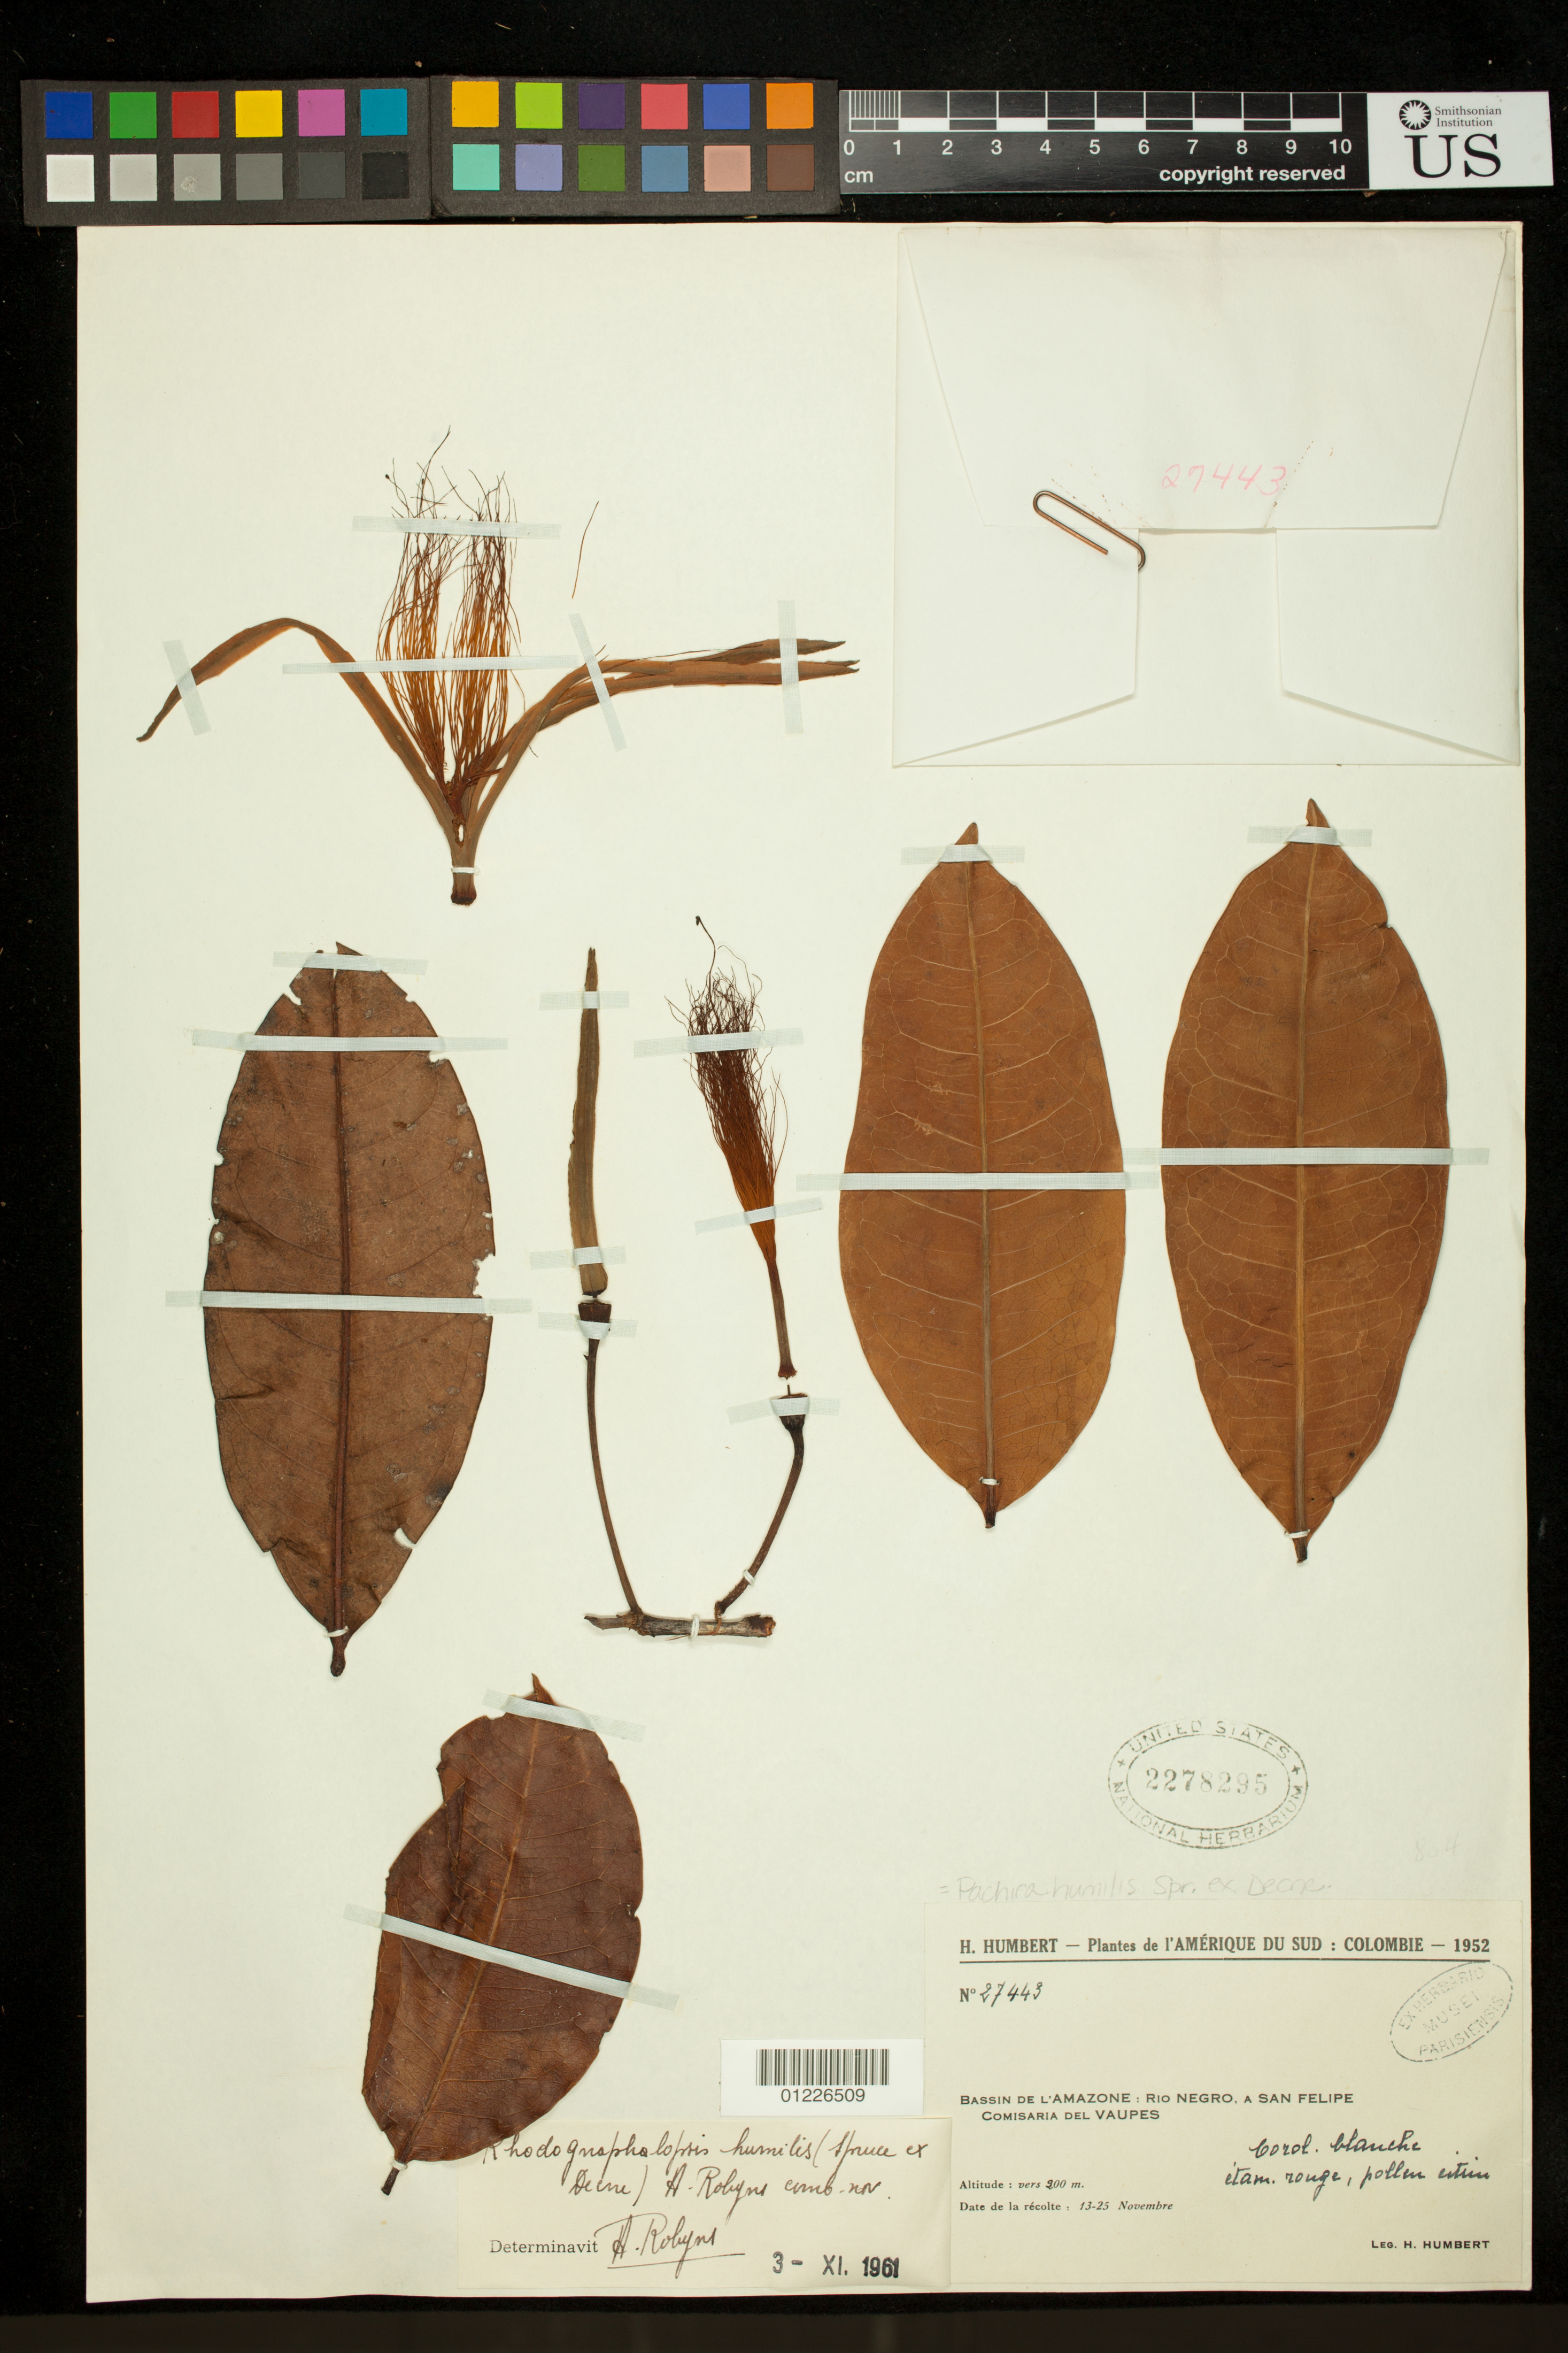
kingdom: Plantae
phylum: Tracheophyta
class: Magnoliopsida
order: Malvales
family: Malvaceae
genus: Pachira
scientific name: Pachira humilis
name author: Spruce ex Decne.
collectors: H. Humbert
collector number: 27443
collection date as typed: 1952-11-13 to 1952-11-25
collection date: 1952-11-13/1952-11-25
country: Colombia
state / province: Vaupés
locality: Bassin de l'Amazone: Rio Negro, a San Felipe. Comisaria del Vaupes.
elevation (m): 200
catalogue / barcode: US 2278295